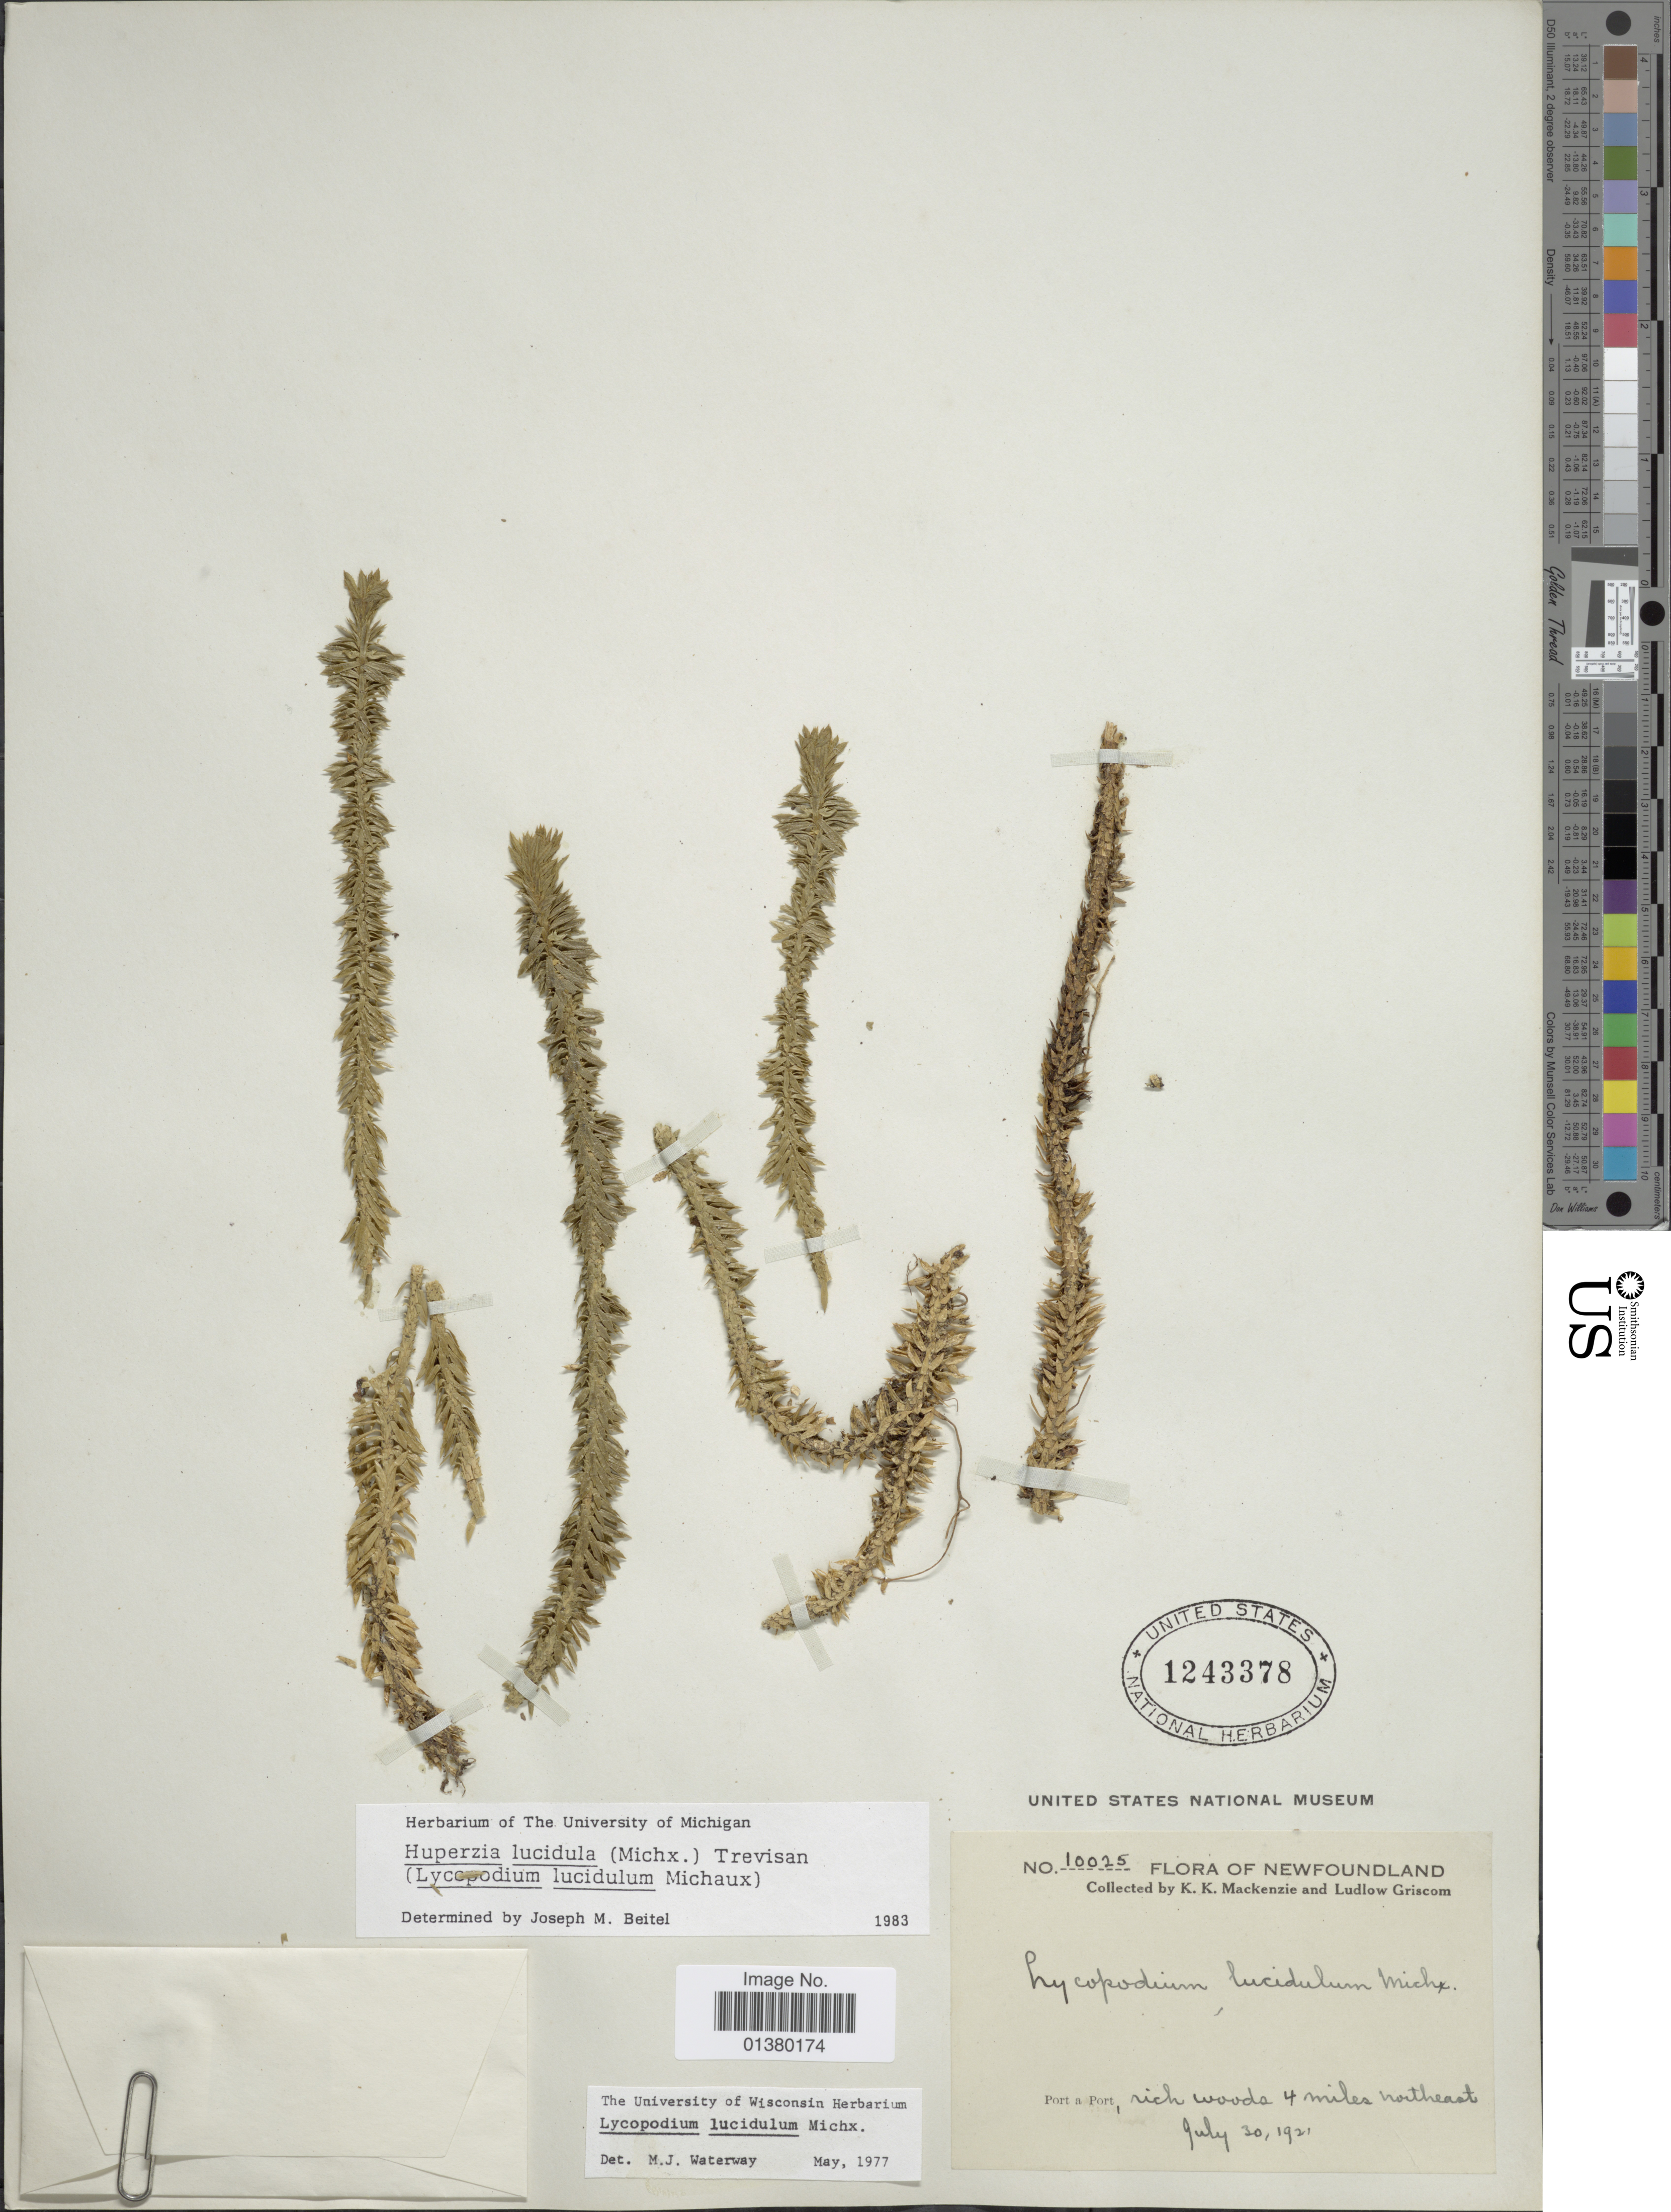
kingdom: Plantae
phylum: Tracheophyta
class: Lycopodiopsida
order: Lycopodiales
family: Lycopodiaceae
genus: Huperzia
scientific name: Huperzia lucidula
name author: (Michx.) Trevis.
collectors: K. K. Mackenzie & L. Griscom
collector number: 10025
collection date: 1921-07-30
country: Canada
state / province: Newfoundland and Labrador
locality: Port a Port, rich woods 4 miles northeast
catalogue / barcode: US 1243378